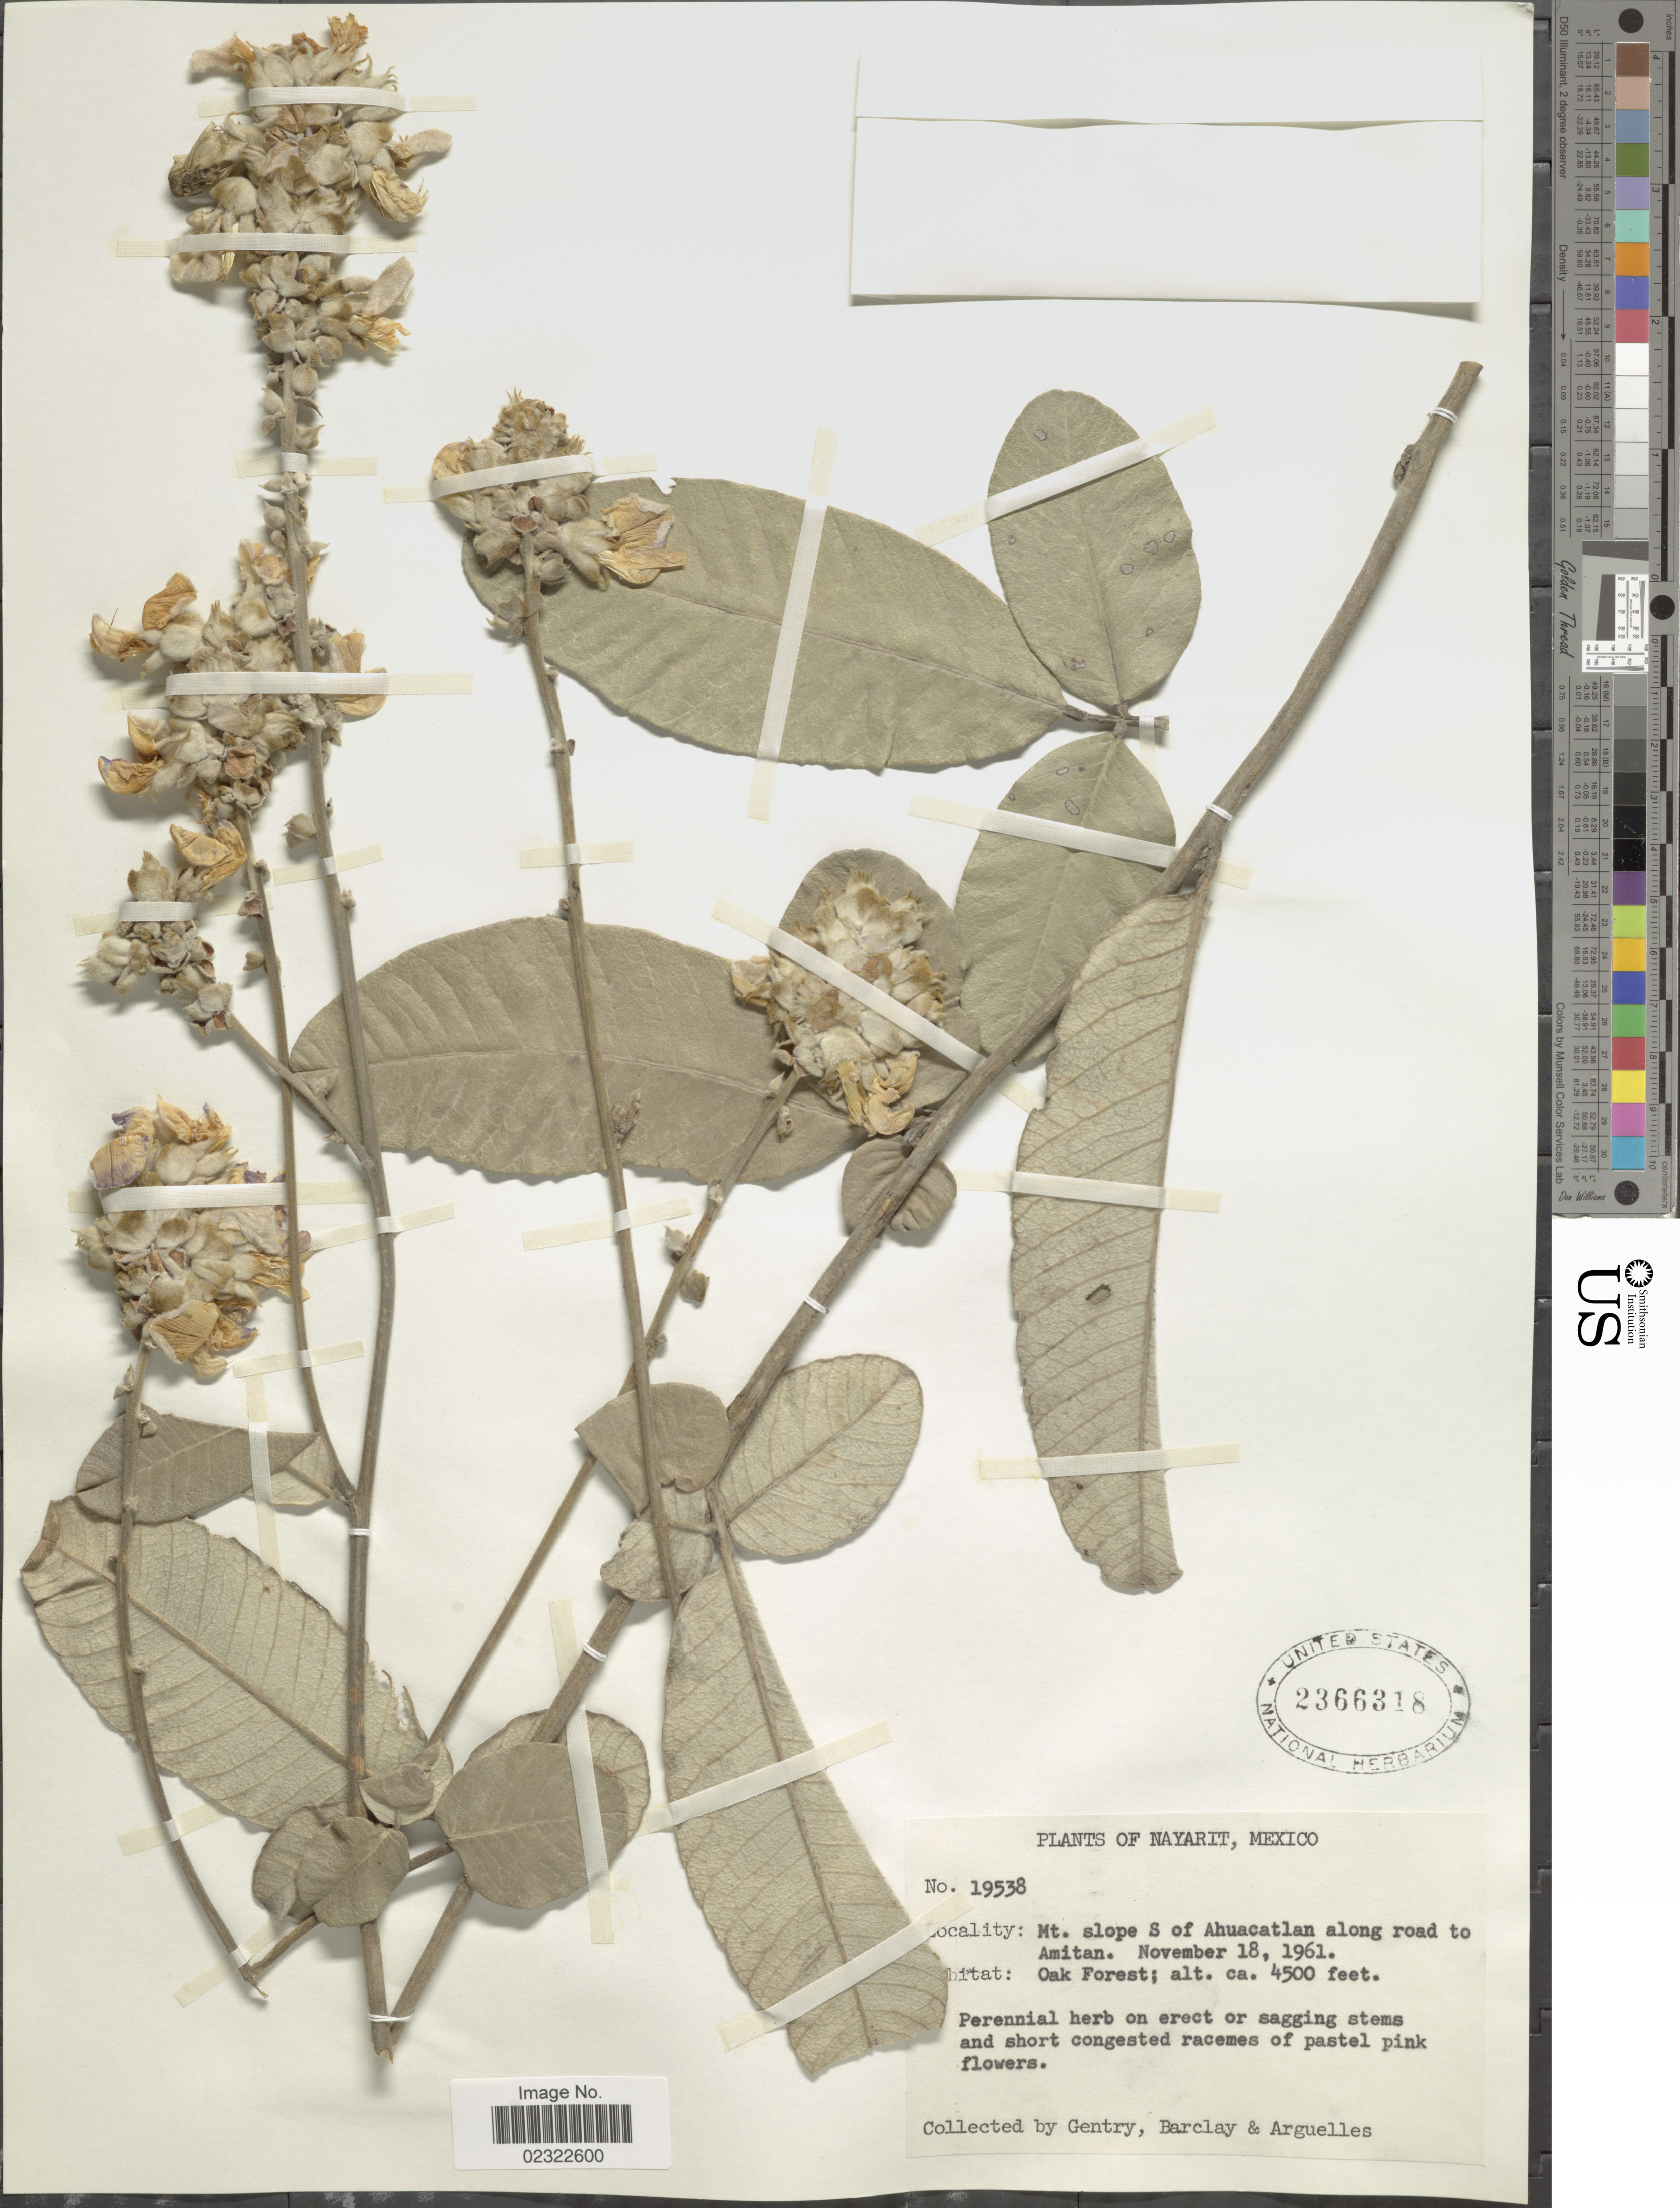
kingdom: Plantae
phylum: Tracheophyta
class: Magnoliopsida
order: Fabales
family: Fabaceae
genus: Tephrosia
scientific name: Tephrosia sp.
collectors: Gentry, --, -- Barclay & Arguelles, --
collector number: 19538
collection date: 1961-11-18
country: Mexico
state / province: Nayarit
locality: Nayarit, Mexico. Mt,Slope of Ahuacatlan along road to Amitan.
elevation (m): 1372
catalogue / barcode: US 2366318